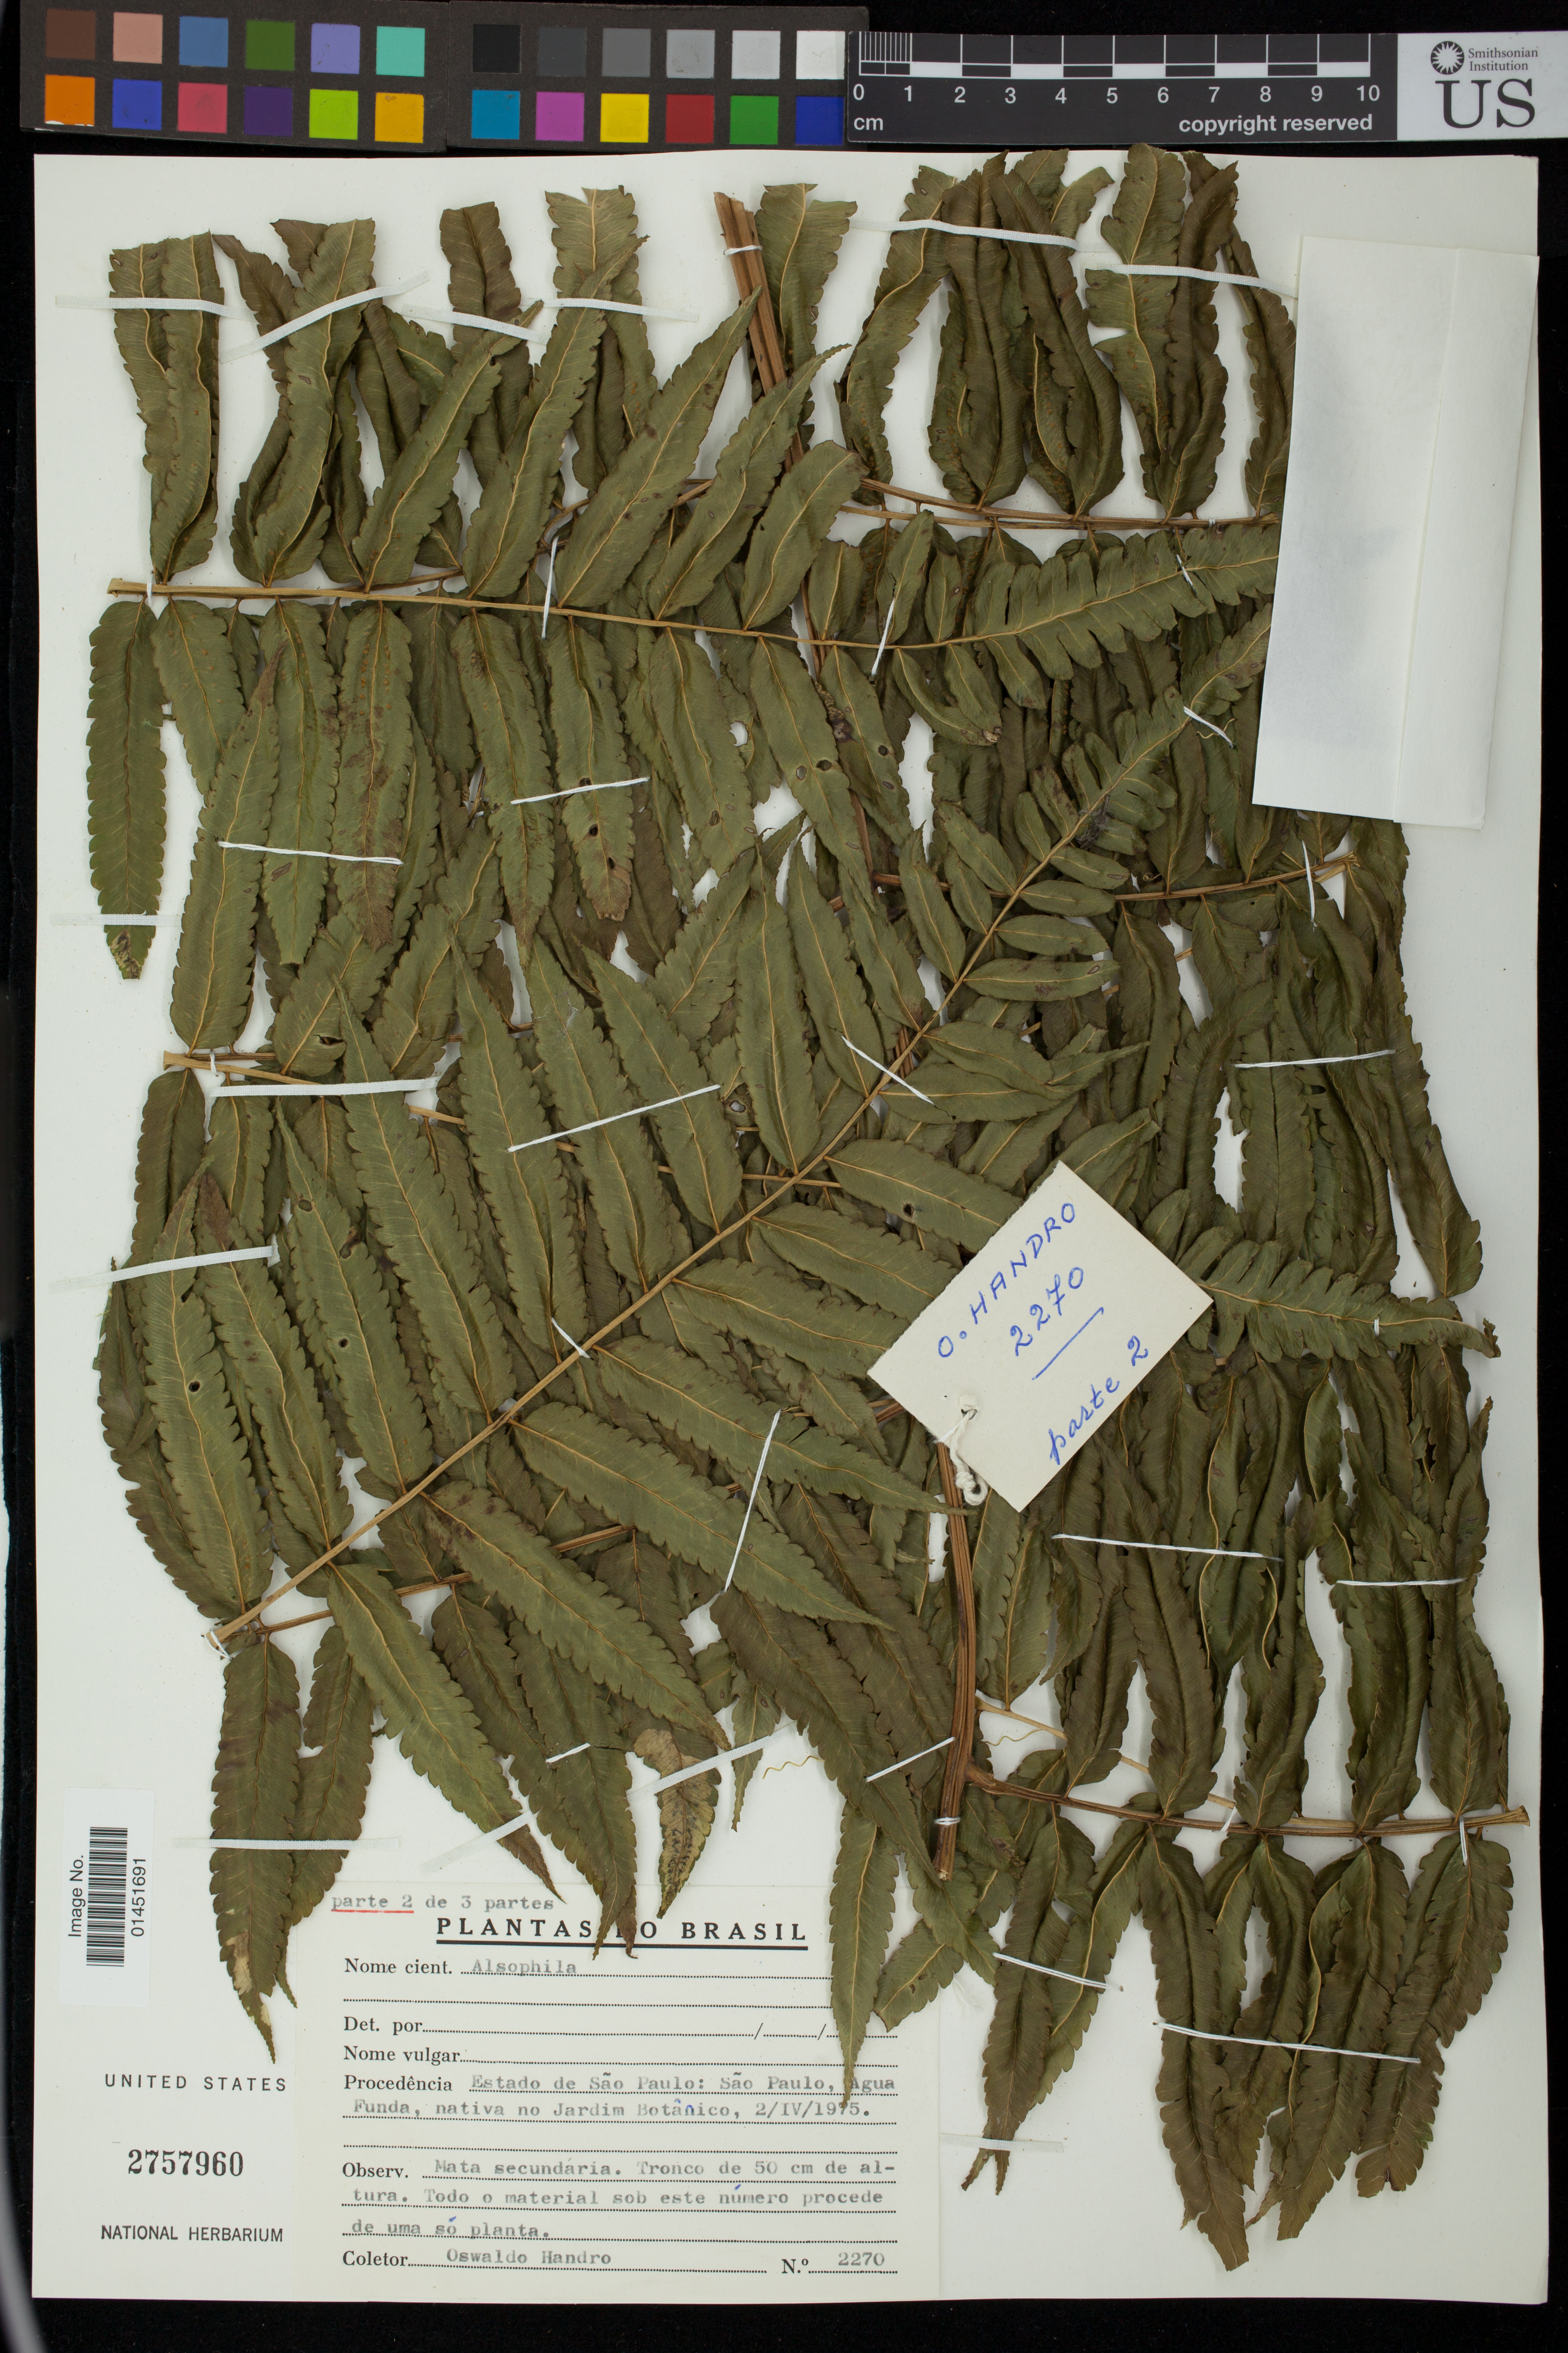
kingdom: Plantae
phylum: Tracheophyta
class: Polypodiopsida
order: Cyatheales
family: Cyatheaceae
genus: Alsophila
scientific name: Alsophila sp.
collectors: O. Handro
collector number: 2270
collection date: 1975-04-02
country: Brazil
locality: Sao Paulo.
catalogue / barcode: US 2757960